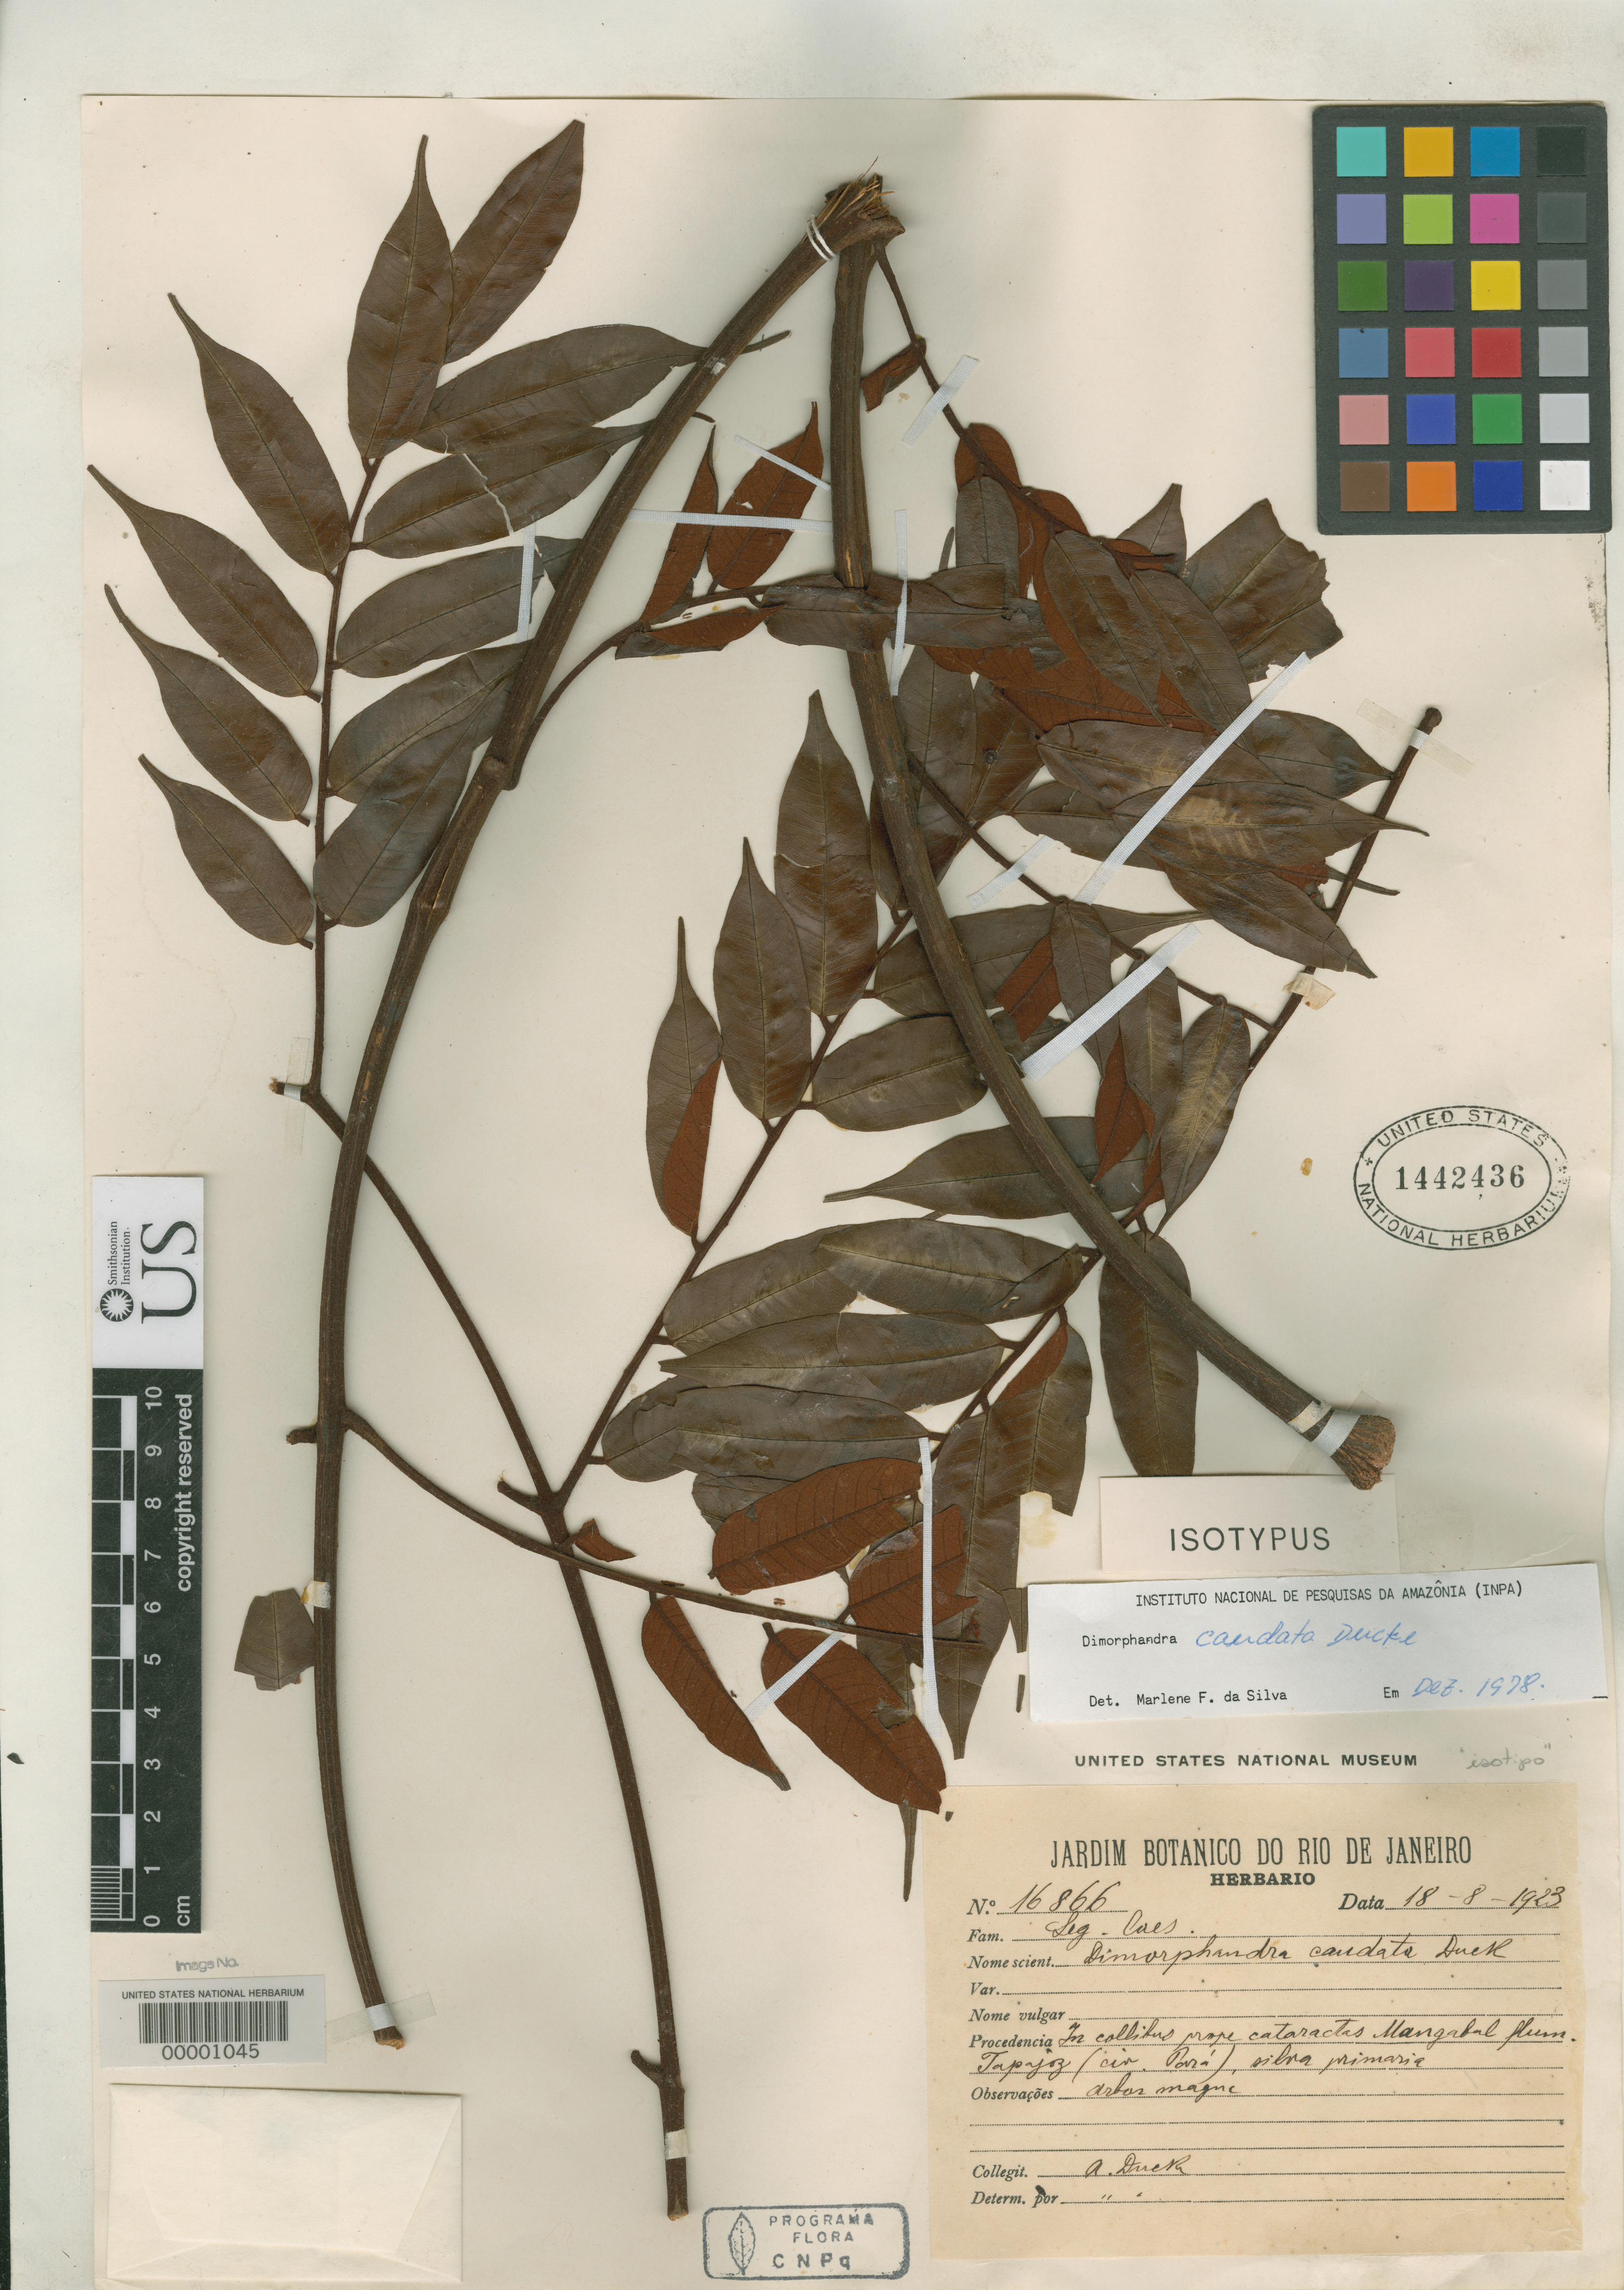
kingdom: Plantae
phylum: Tracheophyta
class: Magnoliopsida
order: Fabales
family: Fabaceae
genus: Dimorphandra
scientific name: Dimorphandra caudata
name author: Ducke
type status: Isotype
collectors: A. Ducke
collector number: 16866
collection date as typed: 18 Aug 1923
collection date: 1923-08-18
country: Brazil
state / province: Pará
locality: Mangdabal, Tapajoz.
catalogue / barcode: US 1442436